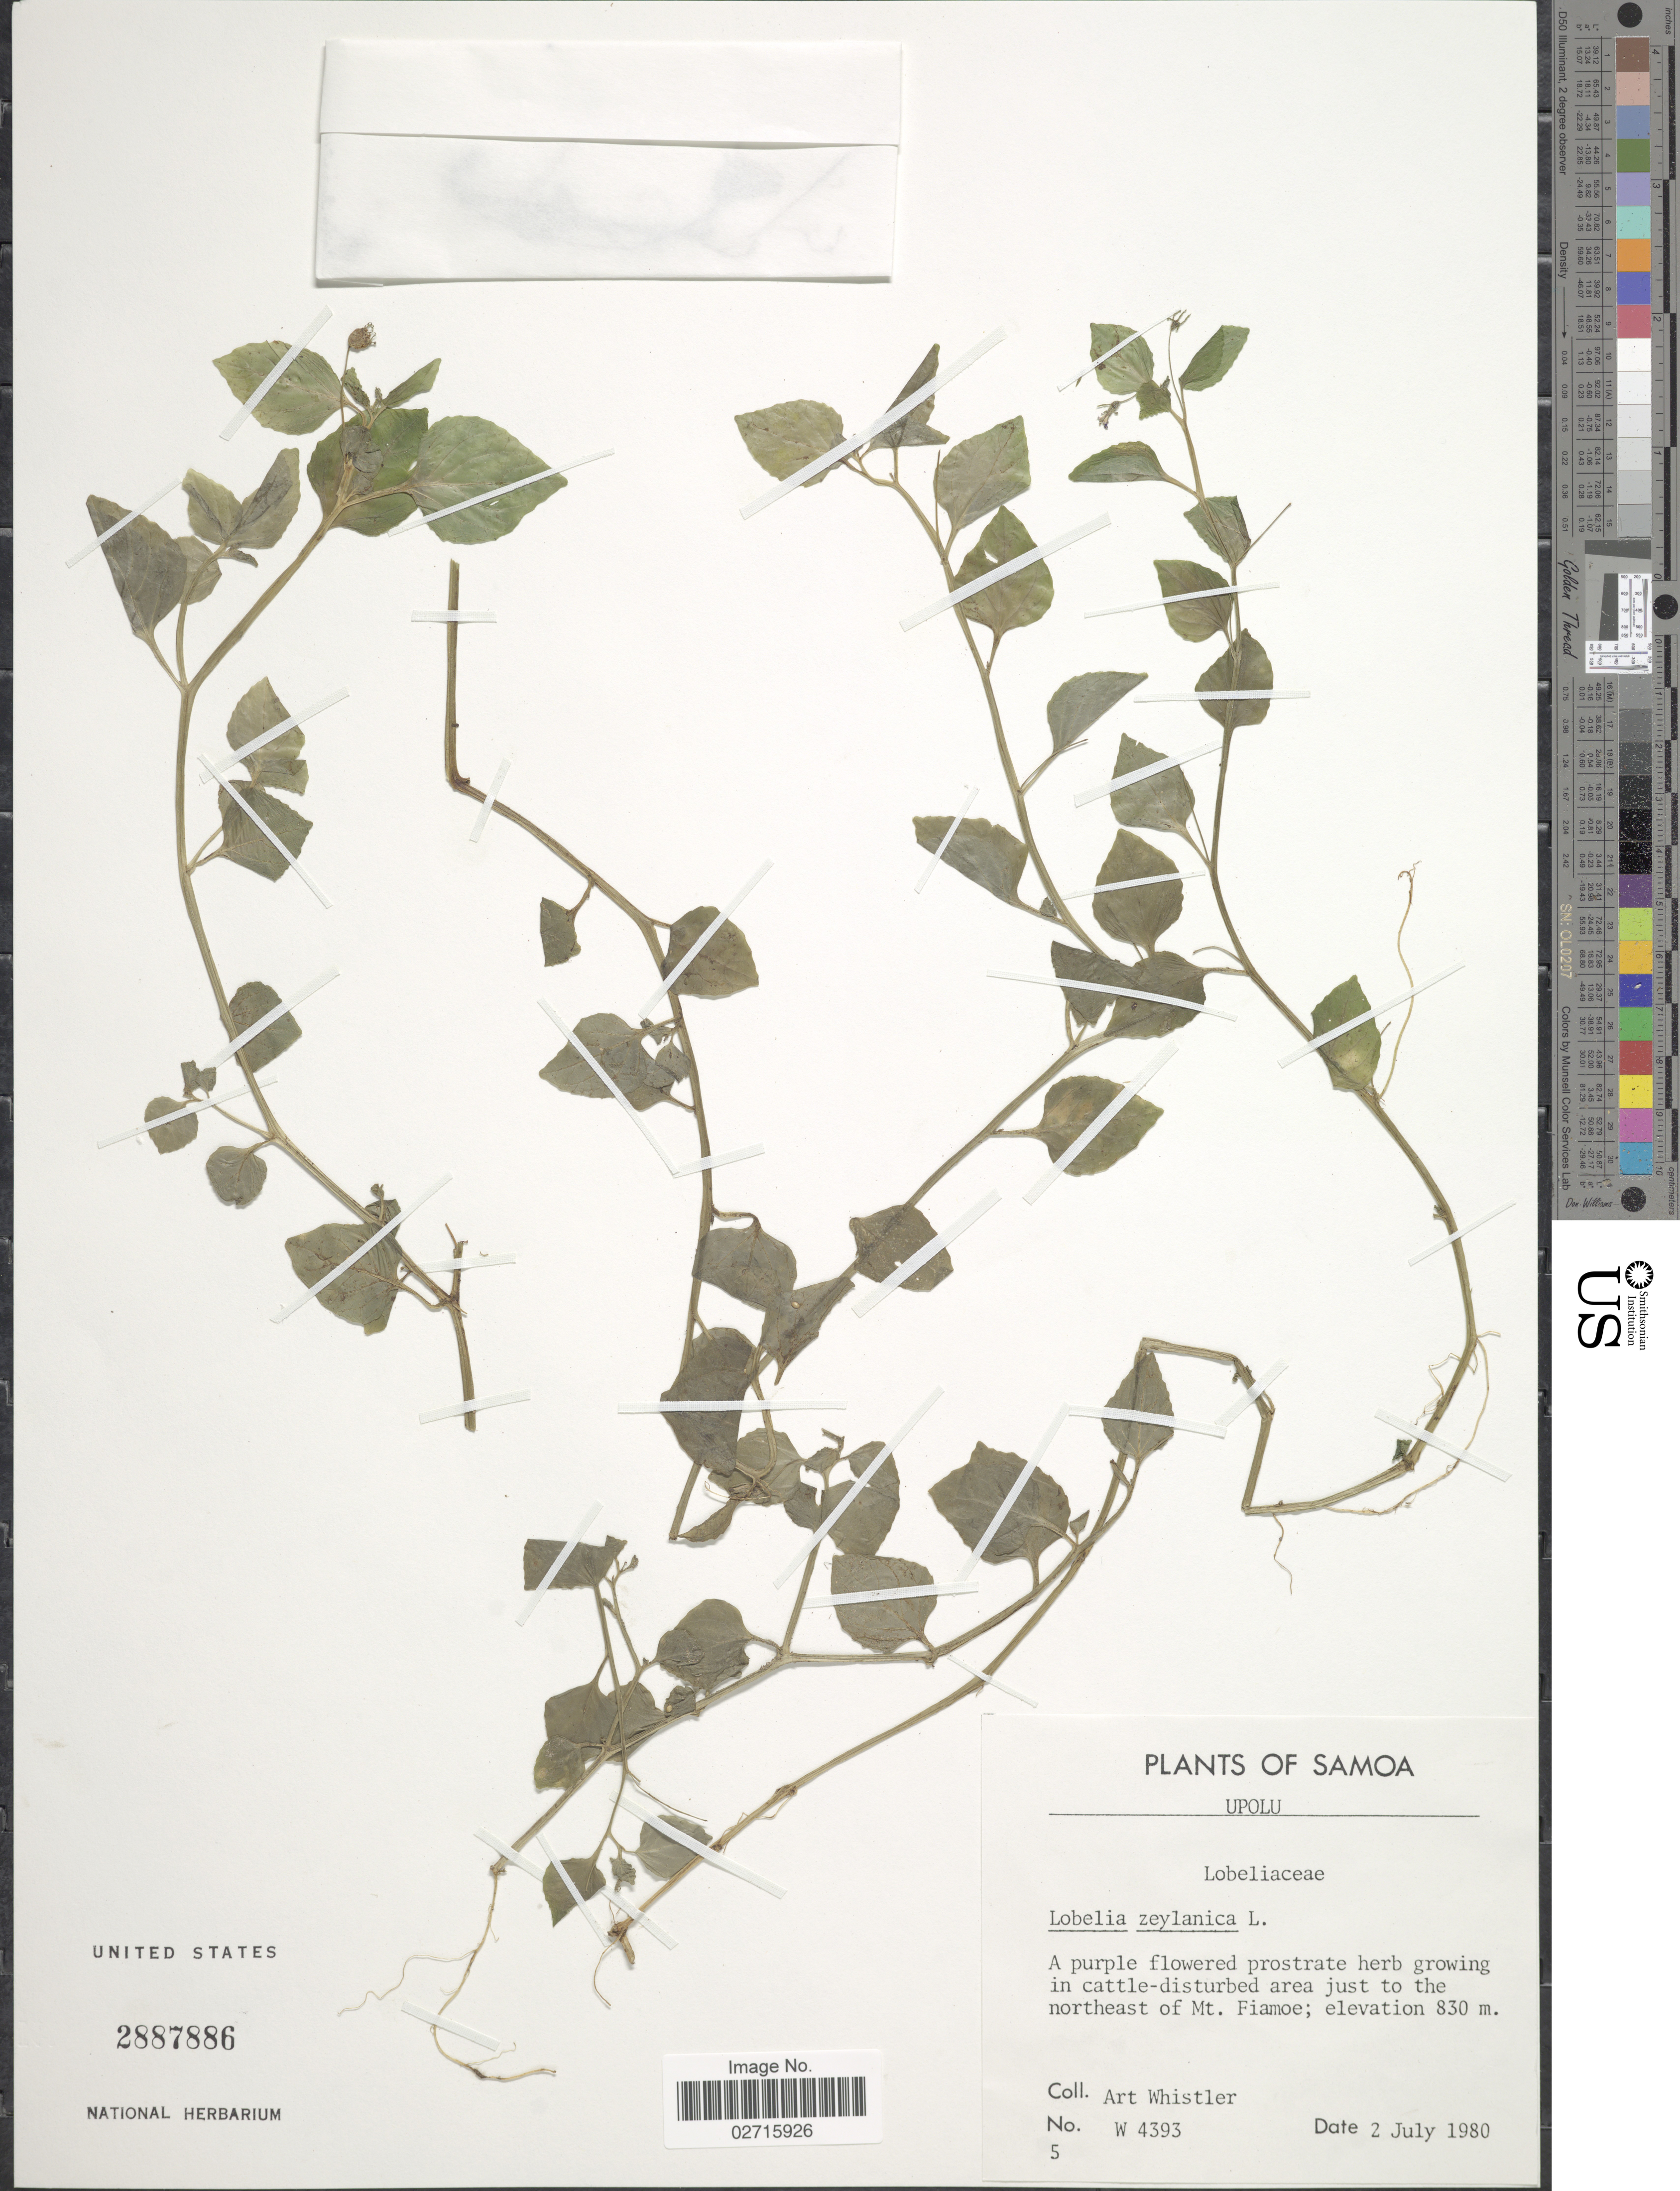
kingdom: Plantae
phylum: Tracheophyta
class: Magnoliopsida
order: Asterales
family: Campanulaceae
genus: Lobelia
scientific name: Lobelia succulenta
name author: Blume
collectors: A. Whistler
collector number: W 4393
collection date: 1980-07-02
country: Samoa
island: Upolu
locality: Upolu, Samoa, in cattle-disturbed area just to the northeast of Mt. Fiamoe.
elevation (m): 830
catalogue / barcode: US 2887886